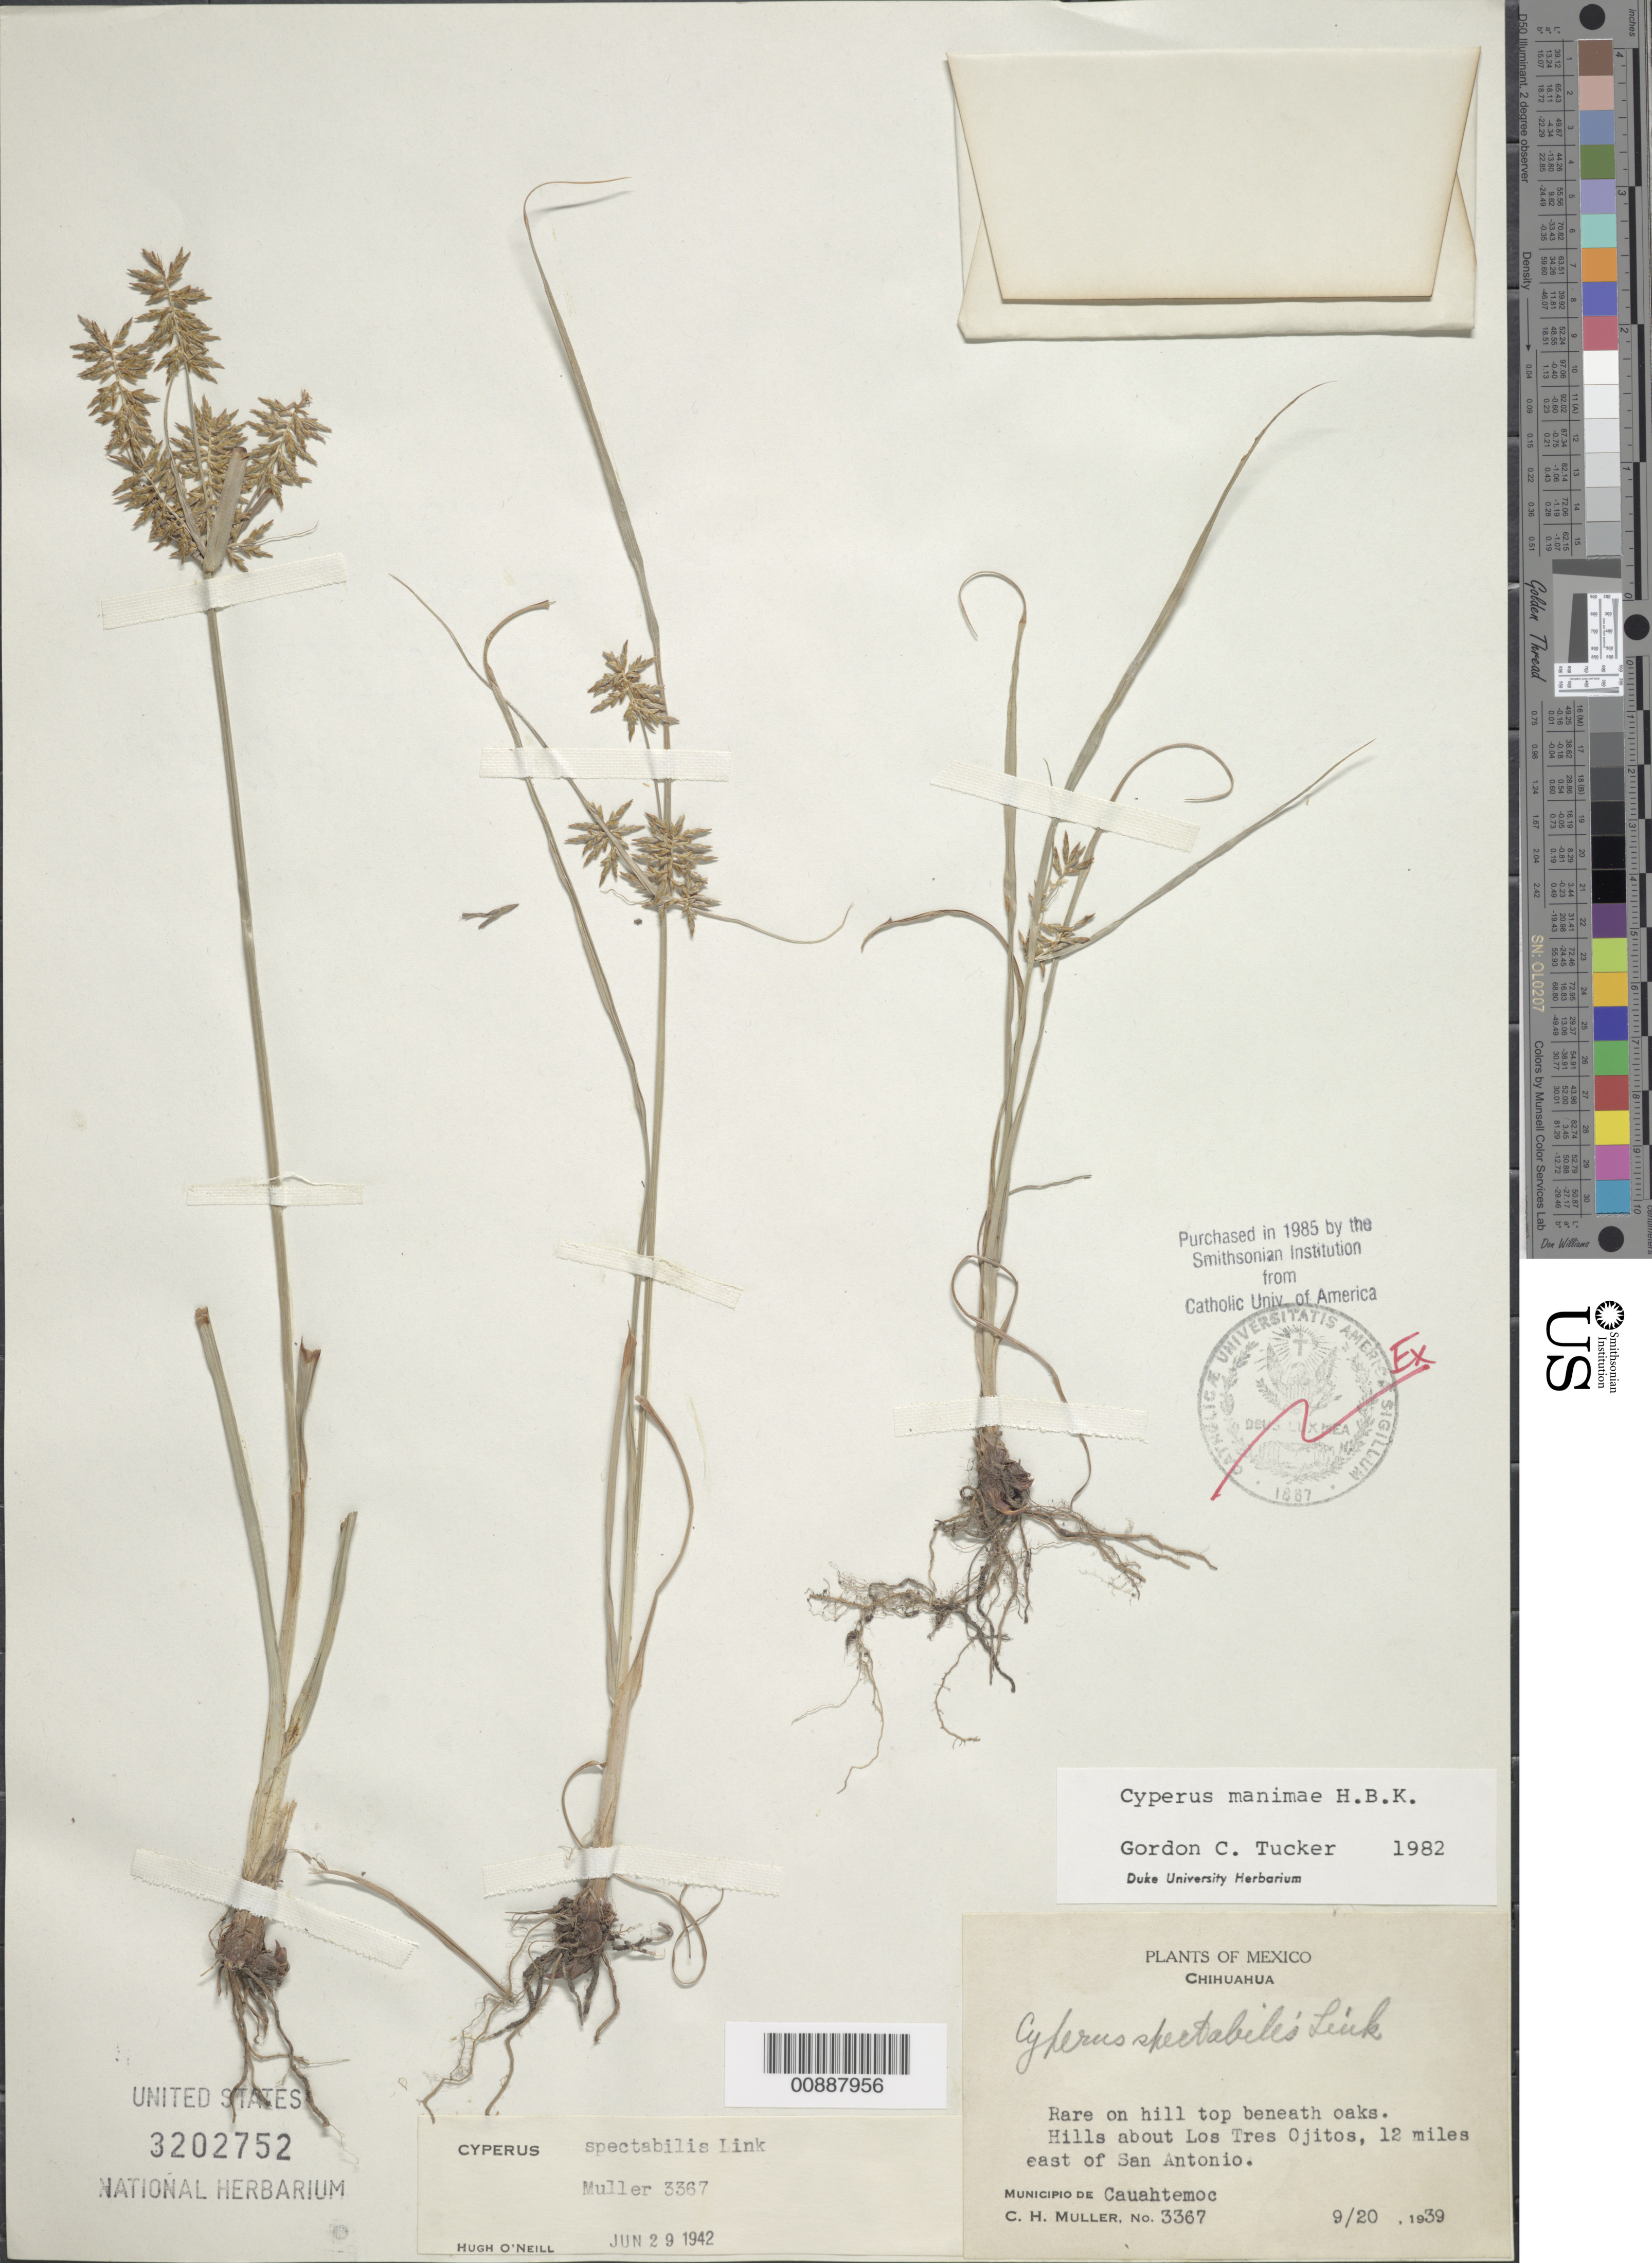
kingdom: Plantae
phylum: Tracheophyta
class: Liliopsida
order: Poales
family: Cyperaceae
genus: Cyperus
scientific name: Cyperus manimae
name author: Kunth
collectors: C. H. Muller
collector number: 3367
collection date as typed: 20 Sep 1939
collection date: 1939-09-20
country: Mexico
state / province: Chihuahua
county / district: Cuauhtémoc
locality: Hills about Los Tres Ojitos, 12 miles easr of San Antonio. Municipio de Cuauhtémoc, Chihuahua.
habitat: On hill top beneath oaks.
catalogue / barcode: US 3202752